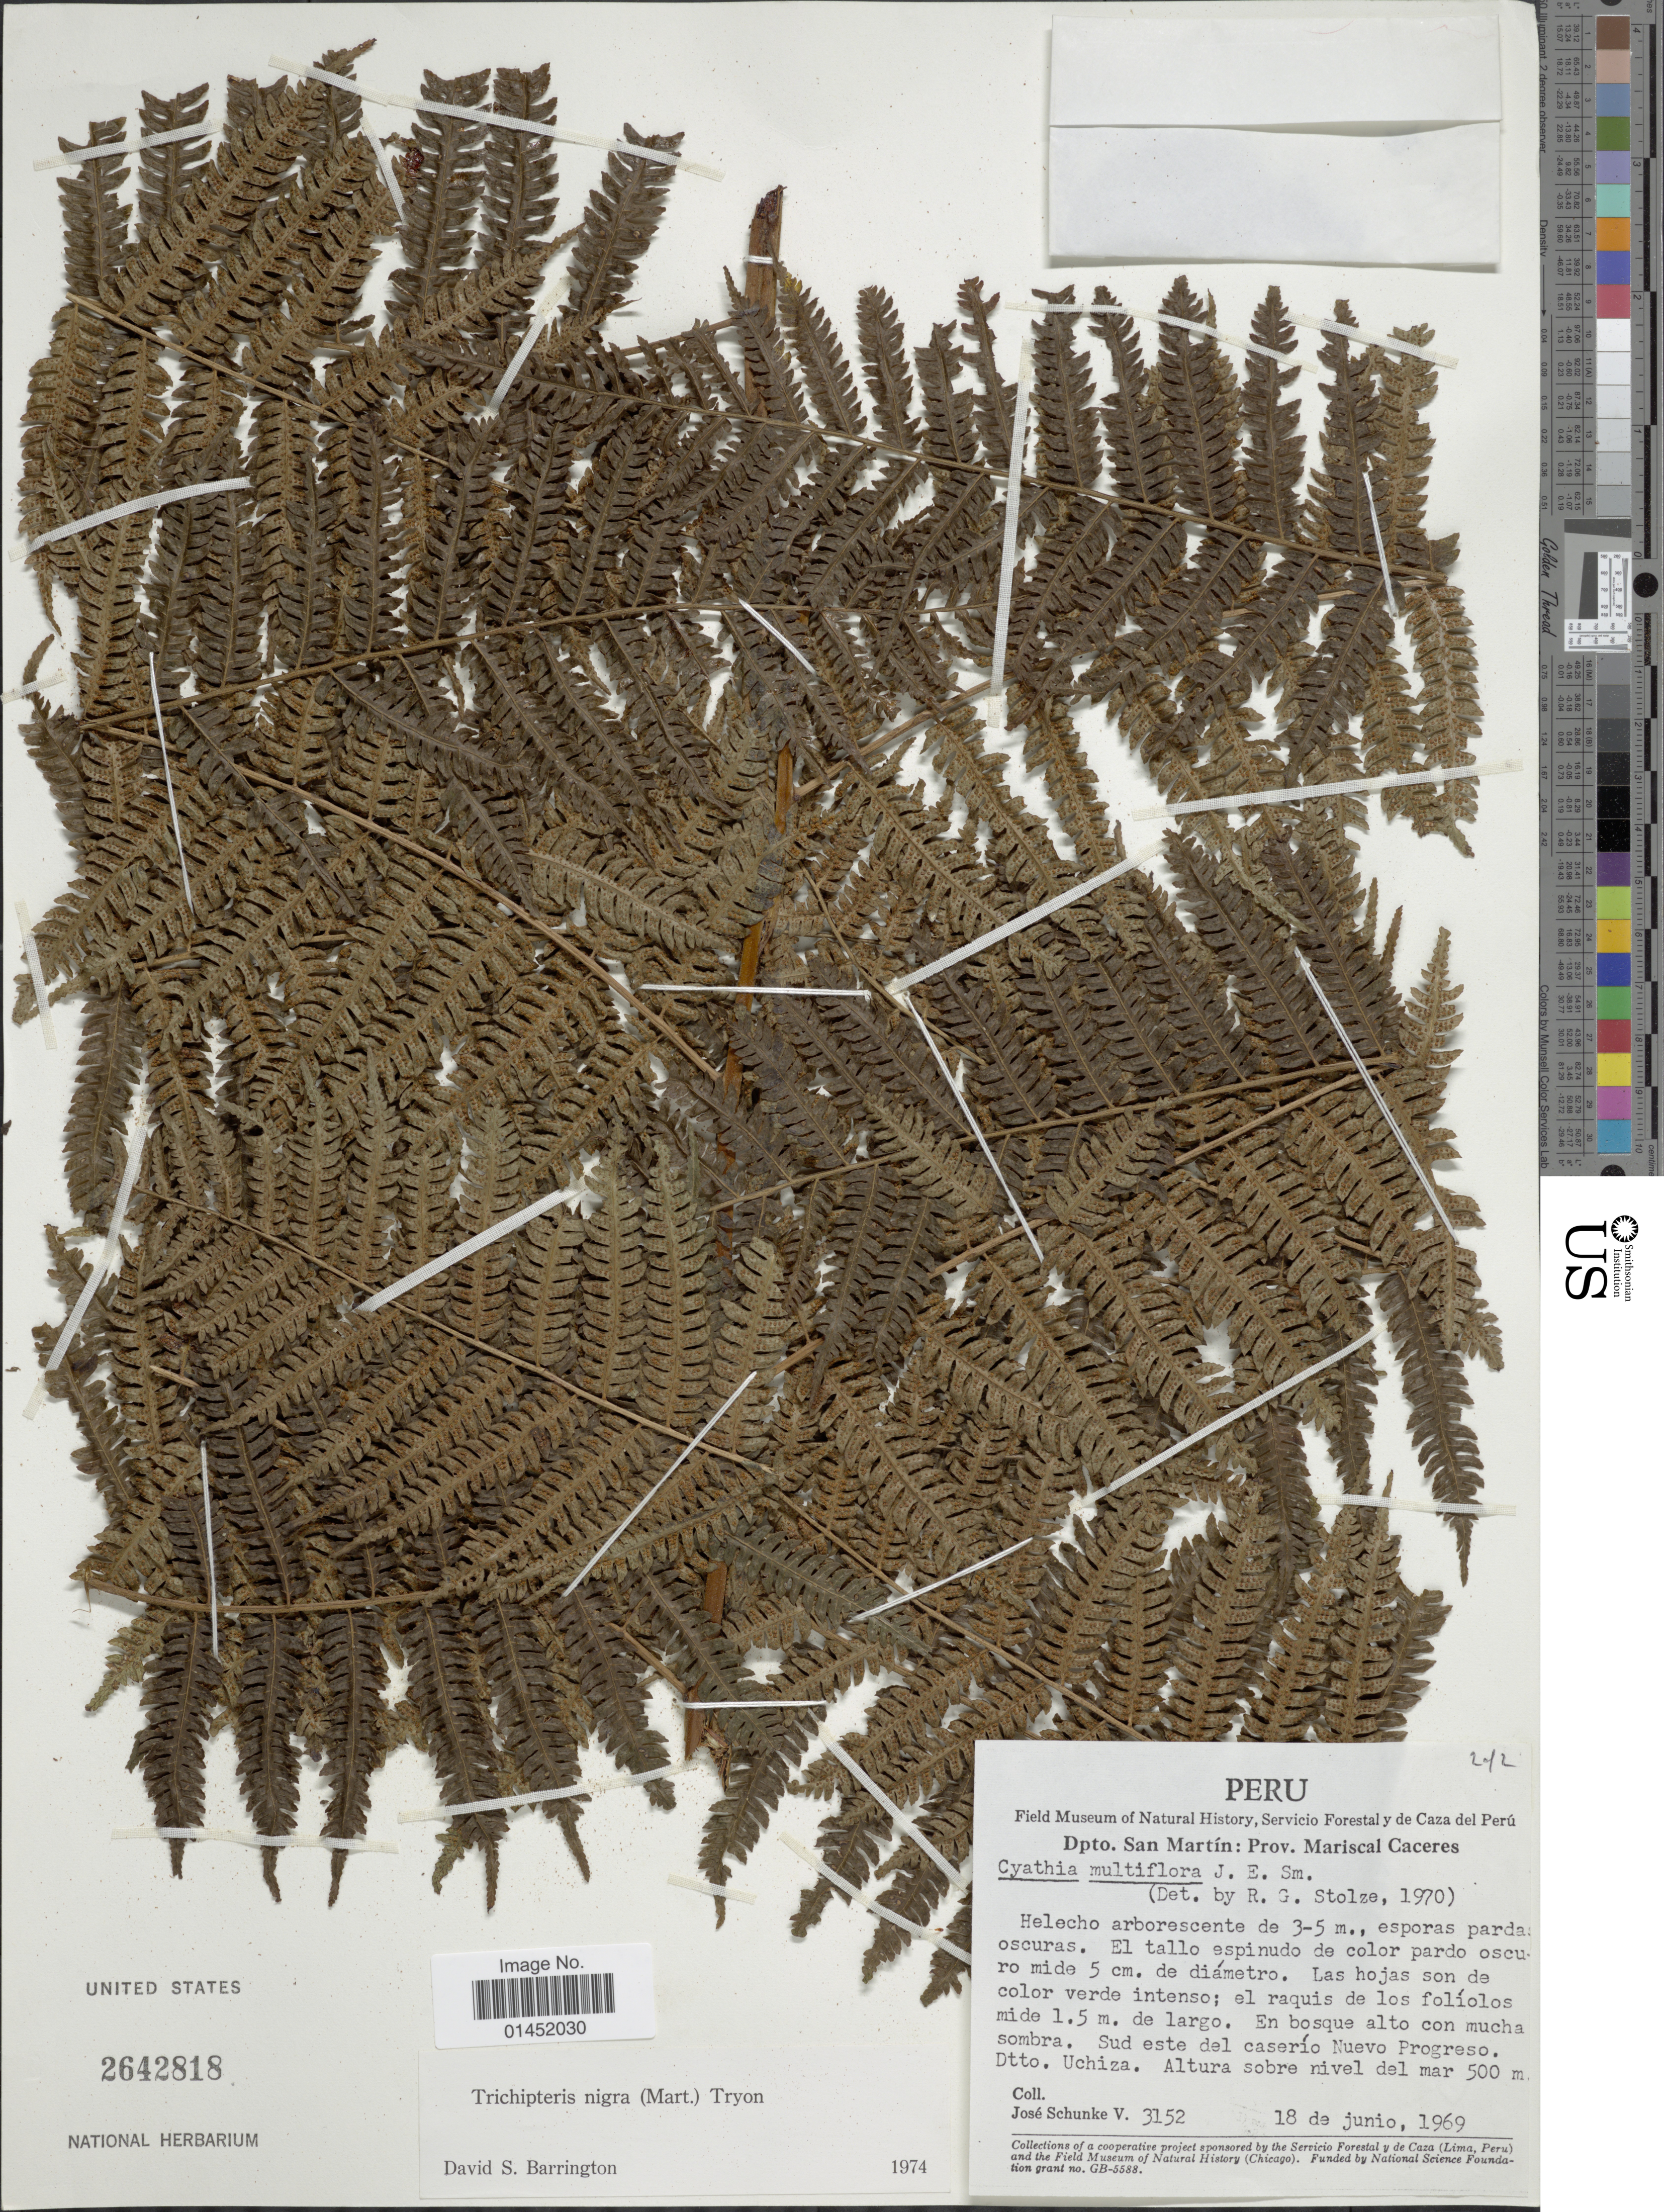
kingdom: Plantae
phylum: Tracheophyta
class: Polypodiopsida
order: Cyatheales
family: Cyatheaceae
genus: Cyathea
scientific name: Cyathea lasiosora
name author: (Mett. ex Kuhn) Domin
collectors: J. Schunke Vigo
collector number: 3152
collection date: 1969-06-18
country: Peru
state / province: San Martín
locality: Dpto San Martín: Prov. Mariscal Caceres. Sud este del caserío Nuevo Progrso Dtto Uchiza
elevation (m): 500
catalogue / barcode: US 2642818